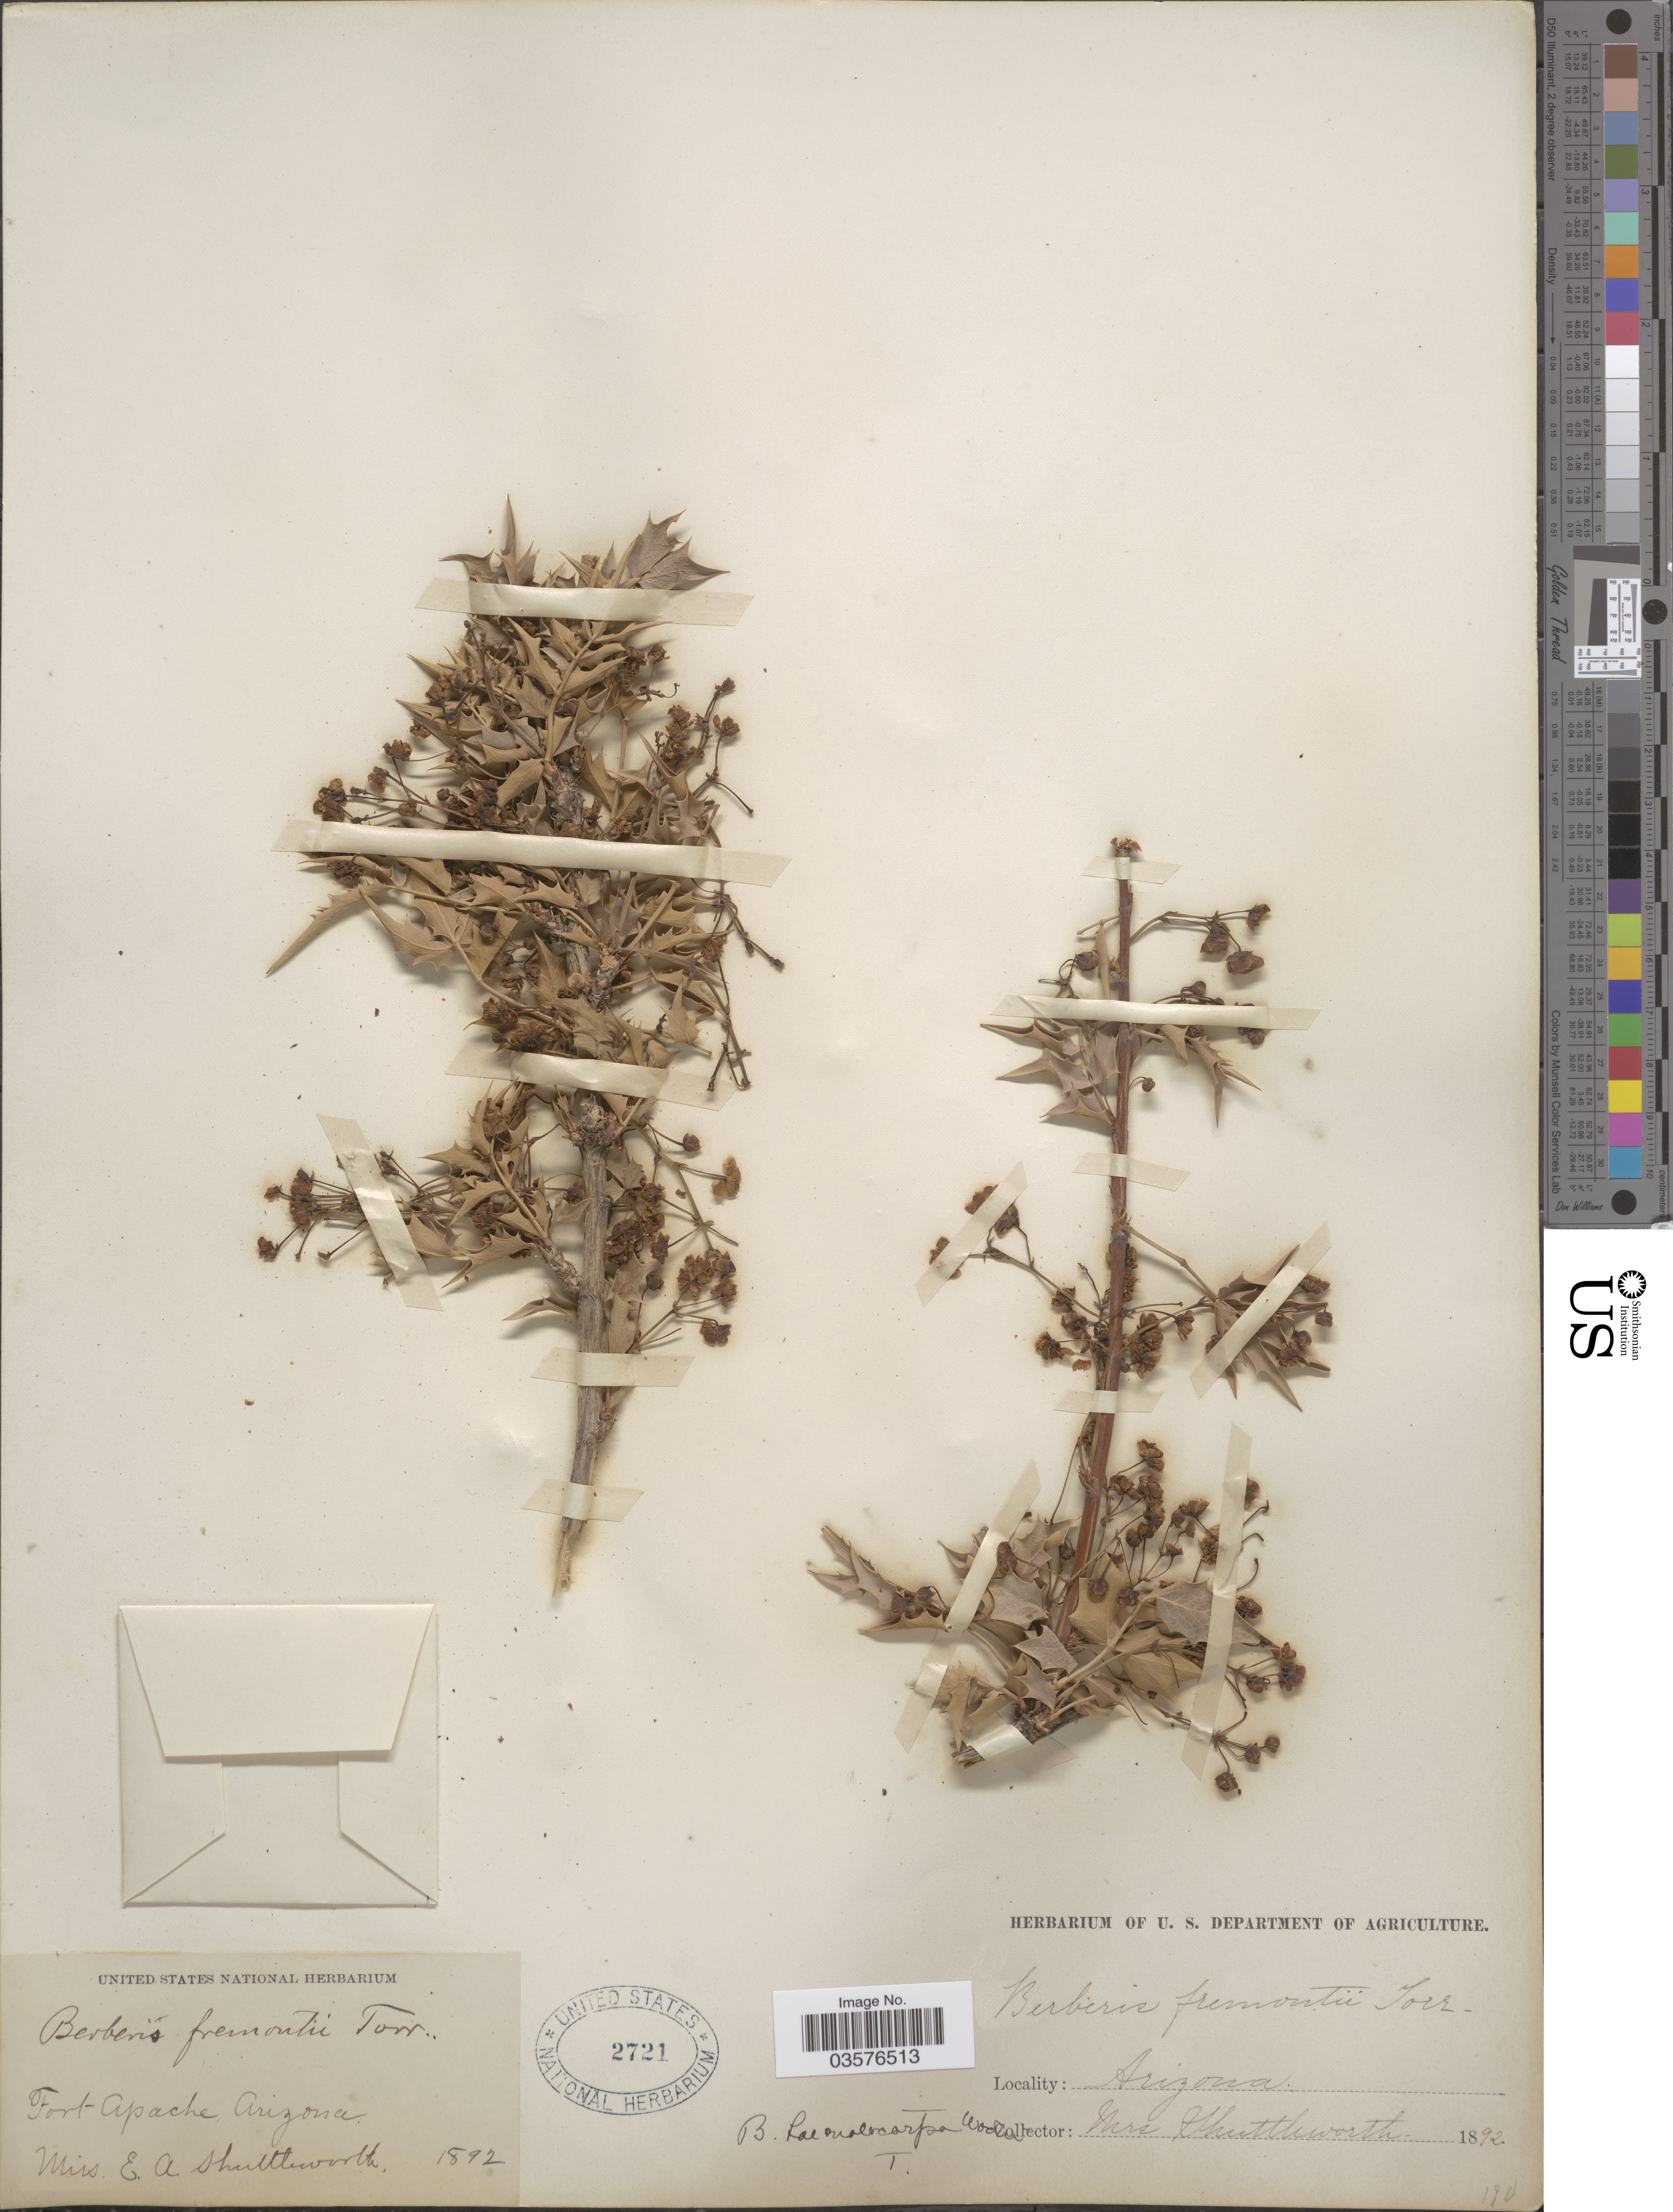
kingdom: Plantae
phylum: Tracheophyta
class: Magnoliopsida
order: Ranunculales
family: Berberidaceae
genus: Mahonia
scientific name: Mahonia haematocarpa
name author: (Wooton) Fedde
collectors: E. Shuttleworth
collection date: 1892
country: United States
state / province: Arizona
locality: Fort Apache.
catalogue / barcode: US 2721